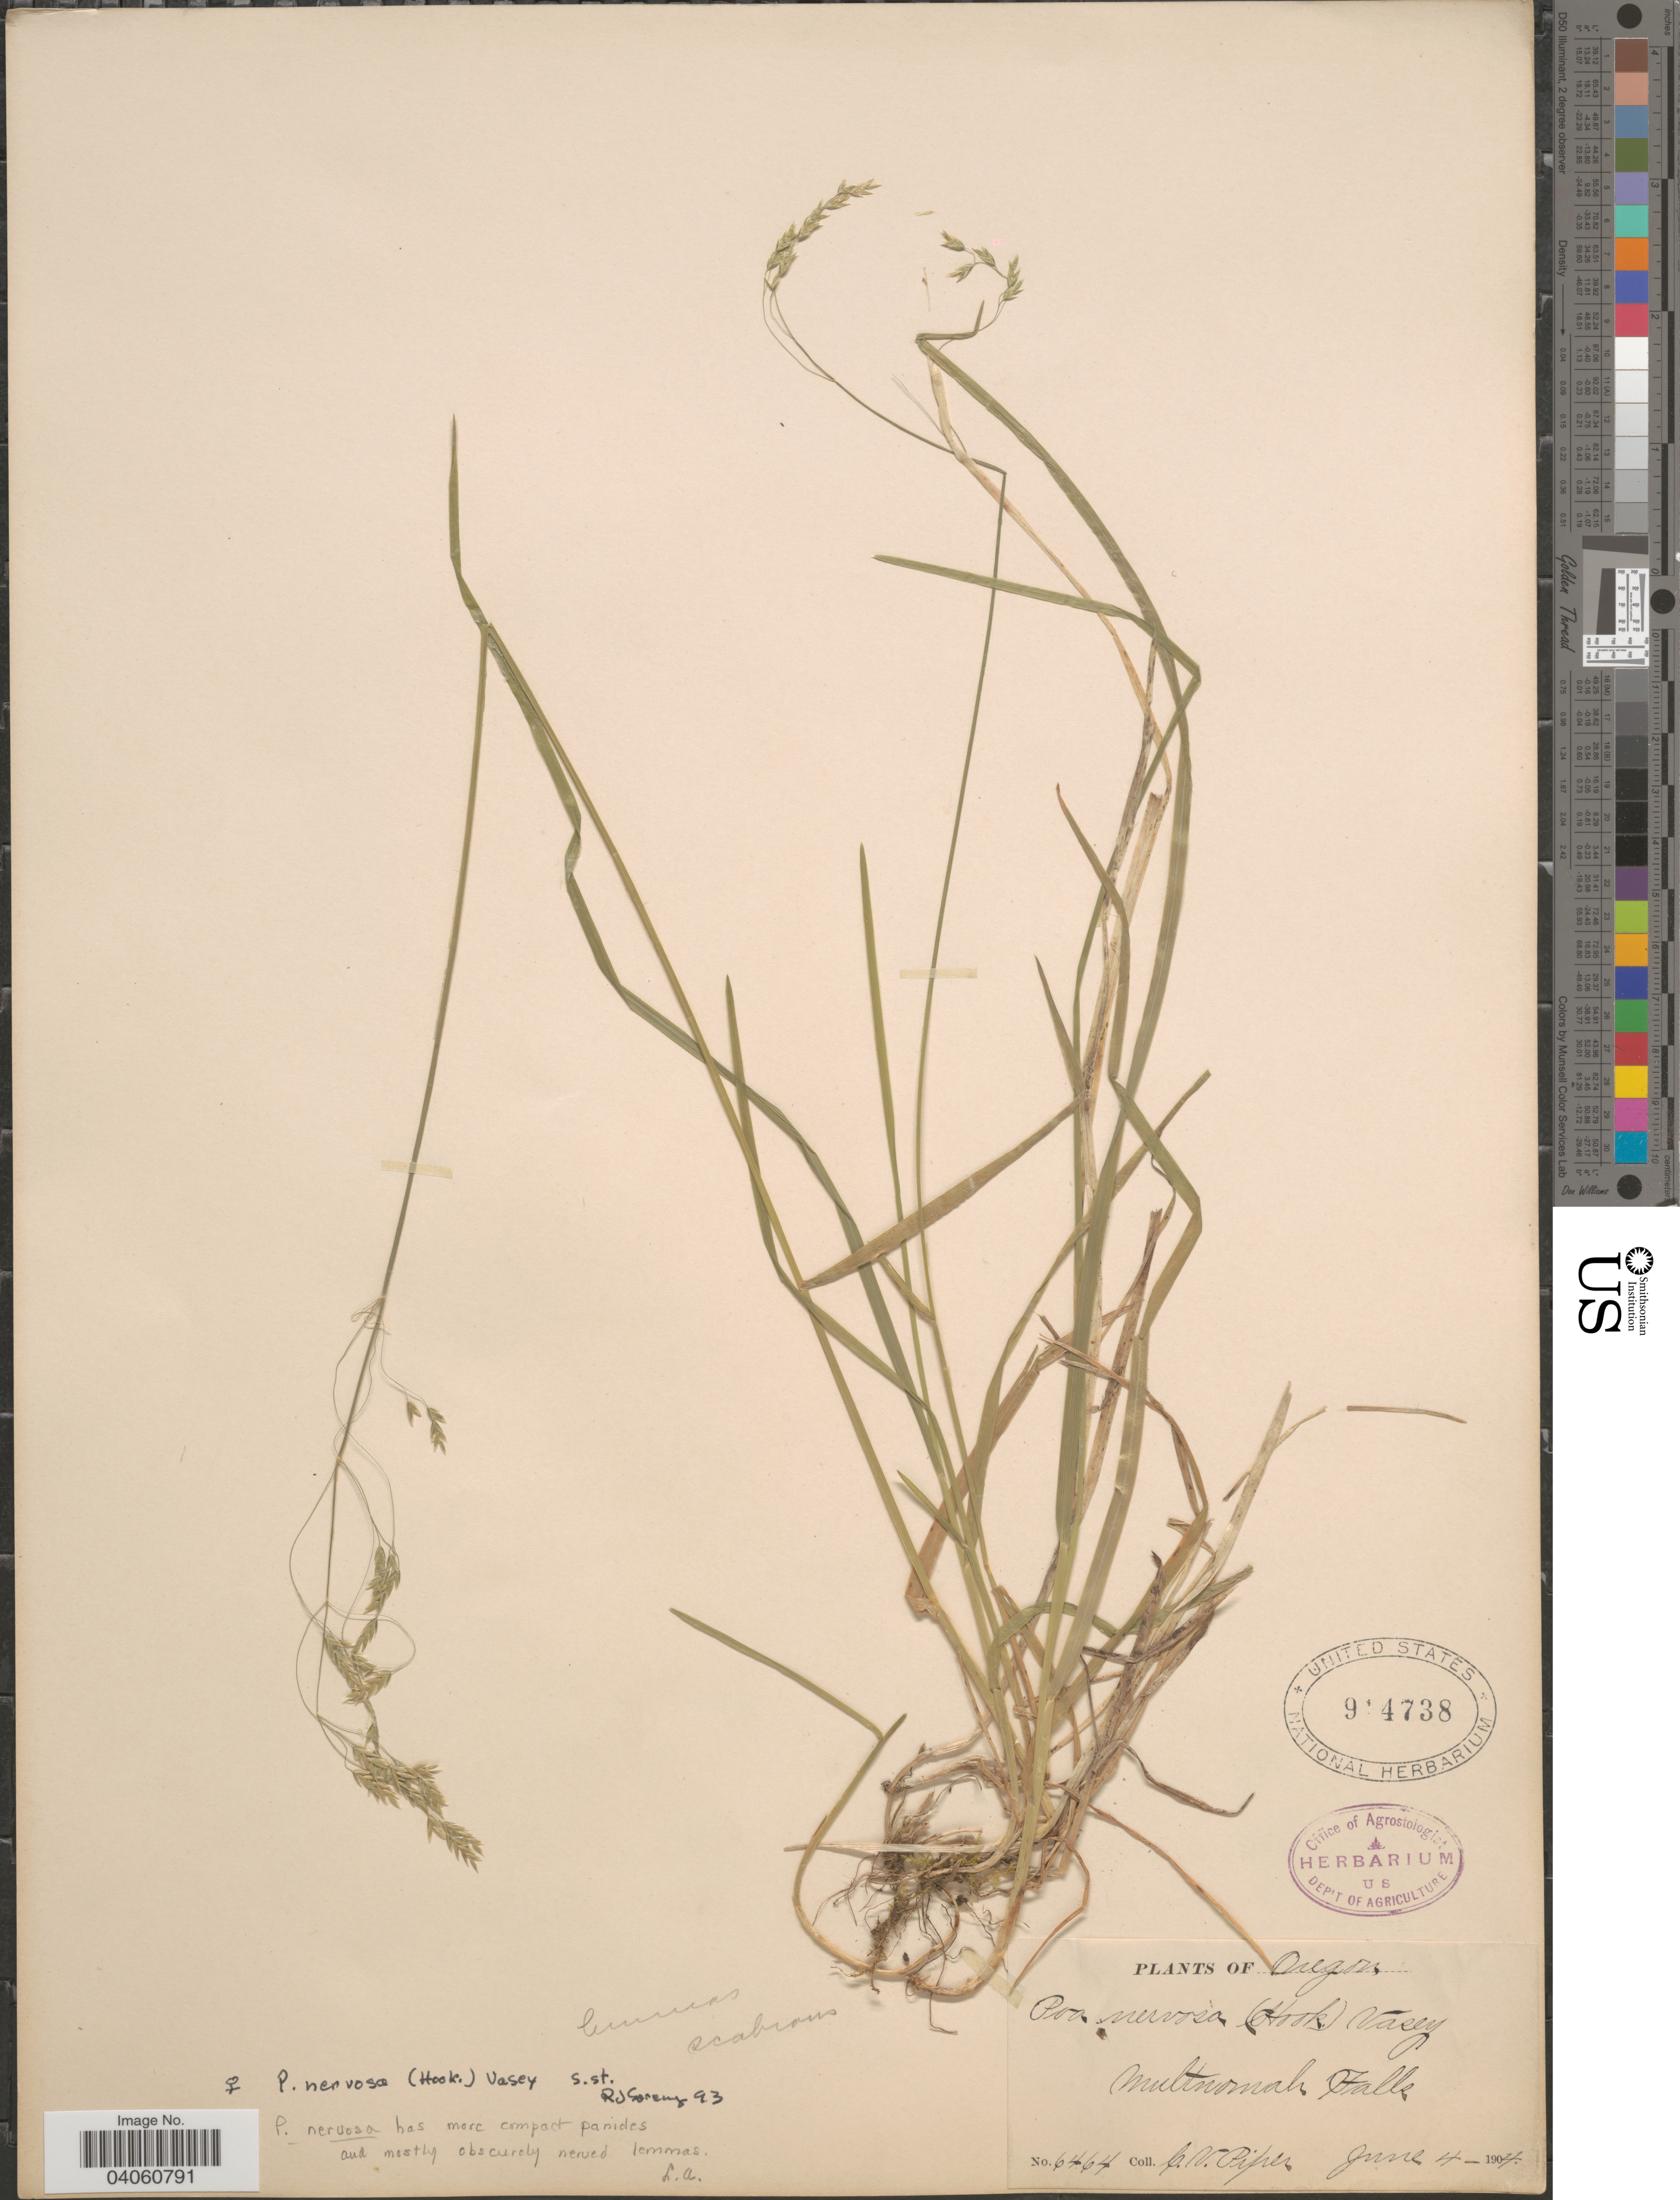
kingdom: Plantae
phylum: Tracheophyta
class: Liliopsida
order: Poales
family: Poaceae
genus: Poa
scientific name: Poa nervosa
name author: (Hook.) Vasey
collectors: C. V. Piper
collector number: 6464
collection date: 1904-06-04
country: United States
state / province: Oregon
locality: Multnomah Falls.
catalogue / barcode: US 914738